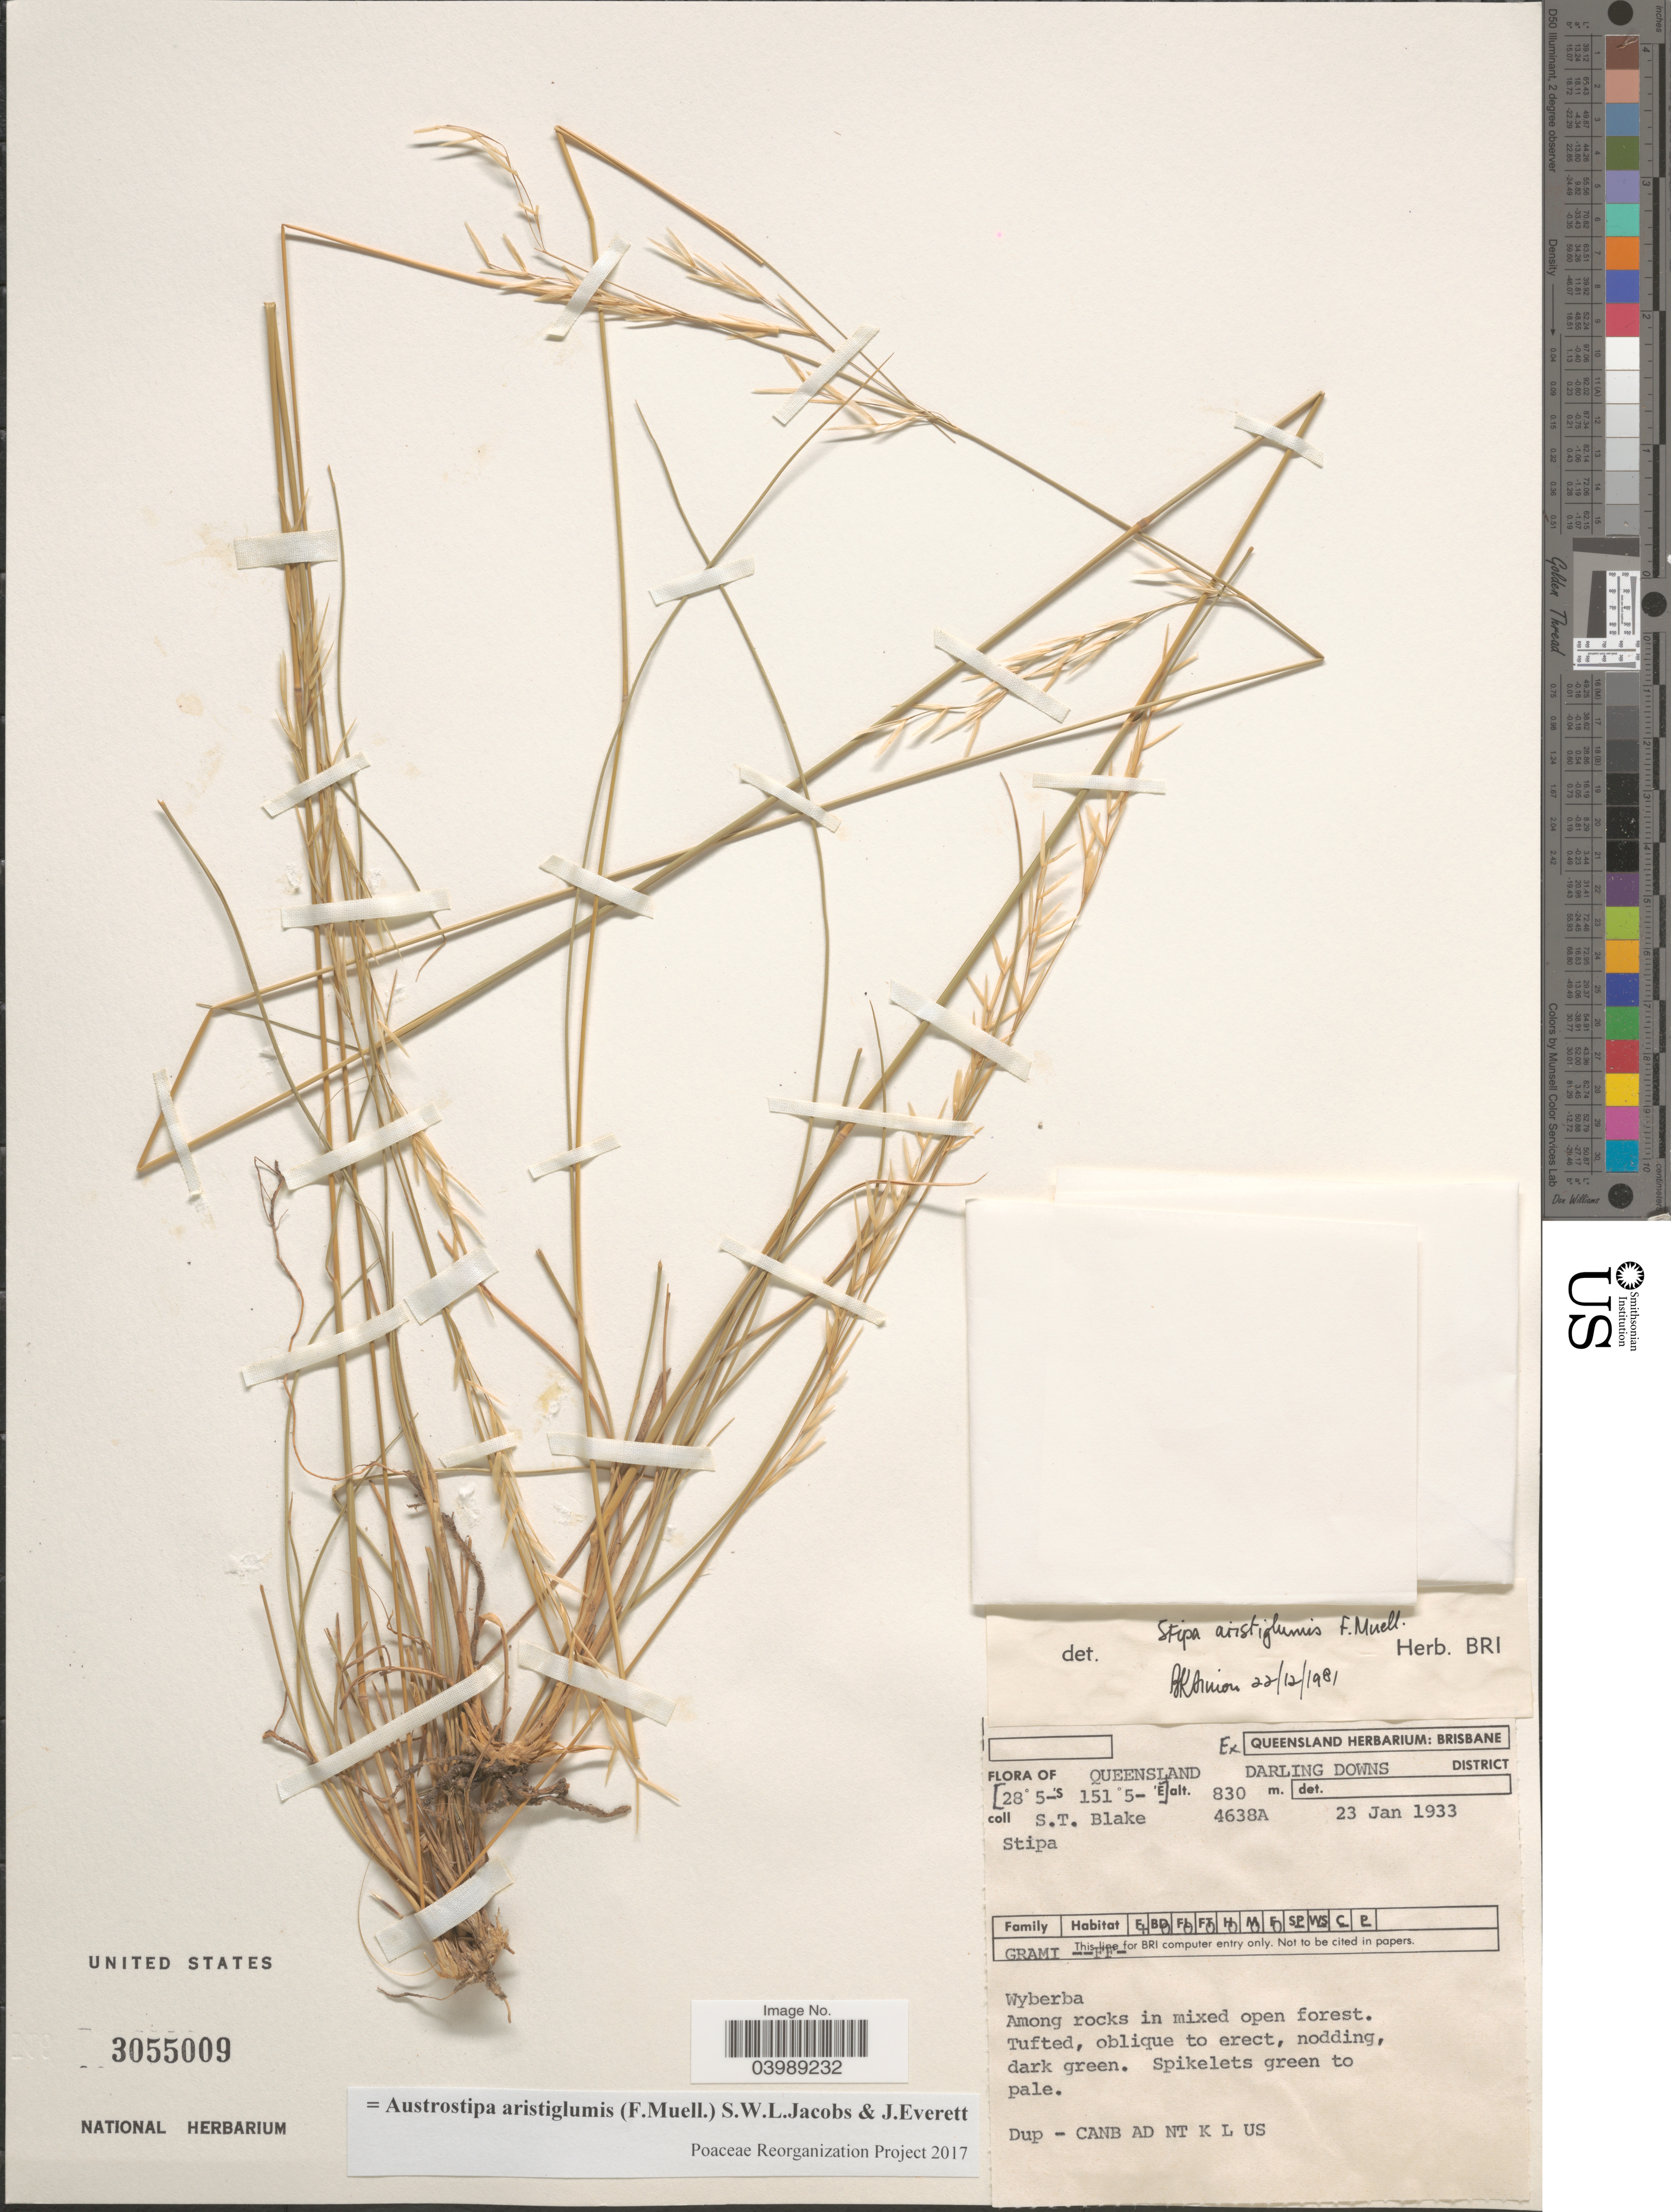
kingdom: Plantae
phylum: Tracheophyta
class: Liliopsida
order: Poales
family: Poaceae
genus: Austrostipa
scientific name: Austrostipa aristiglumis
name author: (F. Muell.) S.W.L. Jacobs & J. Everett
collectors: S. T. Blake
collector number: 4638A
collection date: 1933-01-23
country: Australia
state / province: Queensland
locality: Darling Downs District. Wyberba.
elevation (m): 830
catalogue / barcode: US 3055009